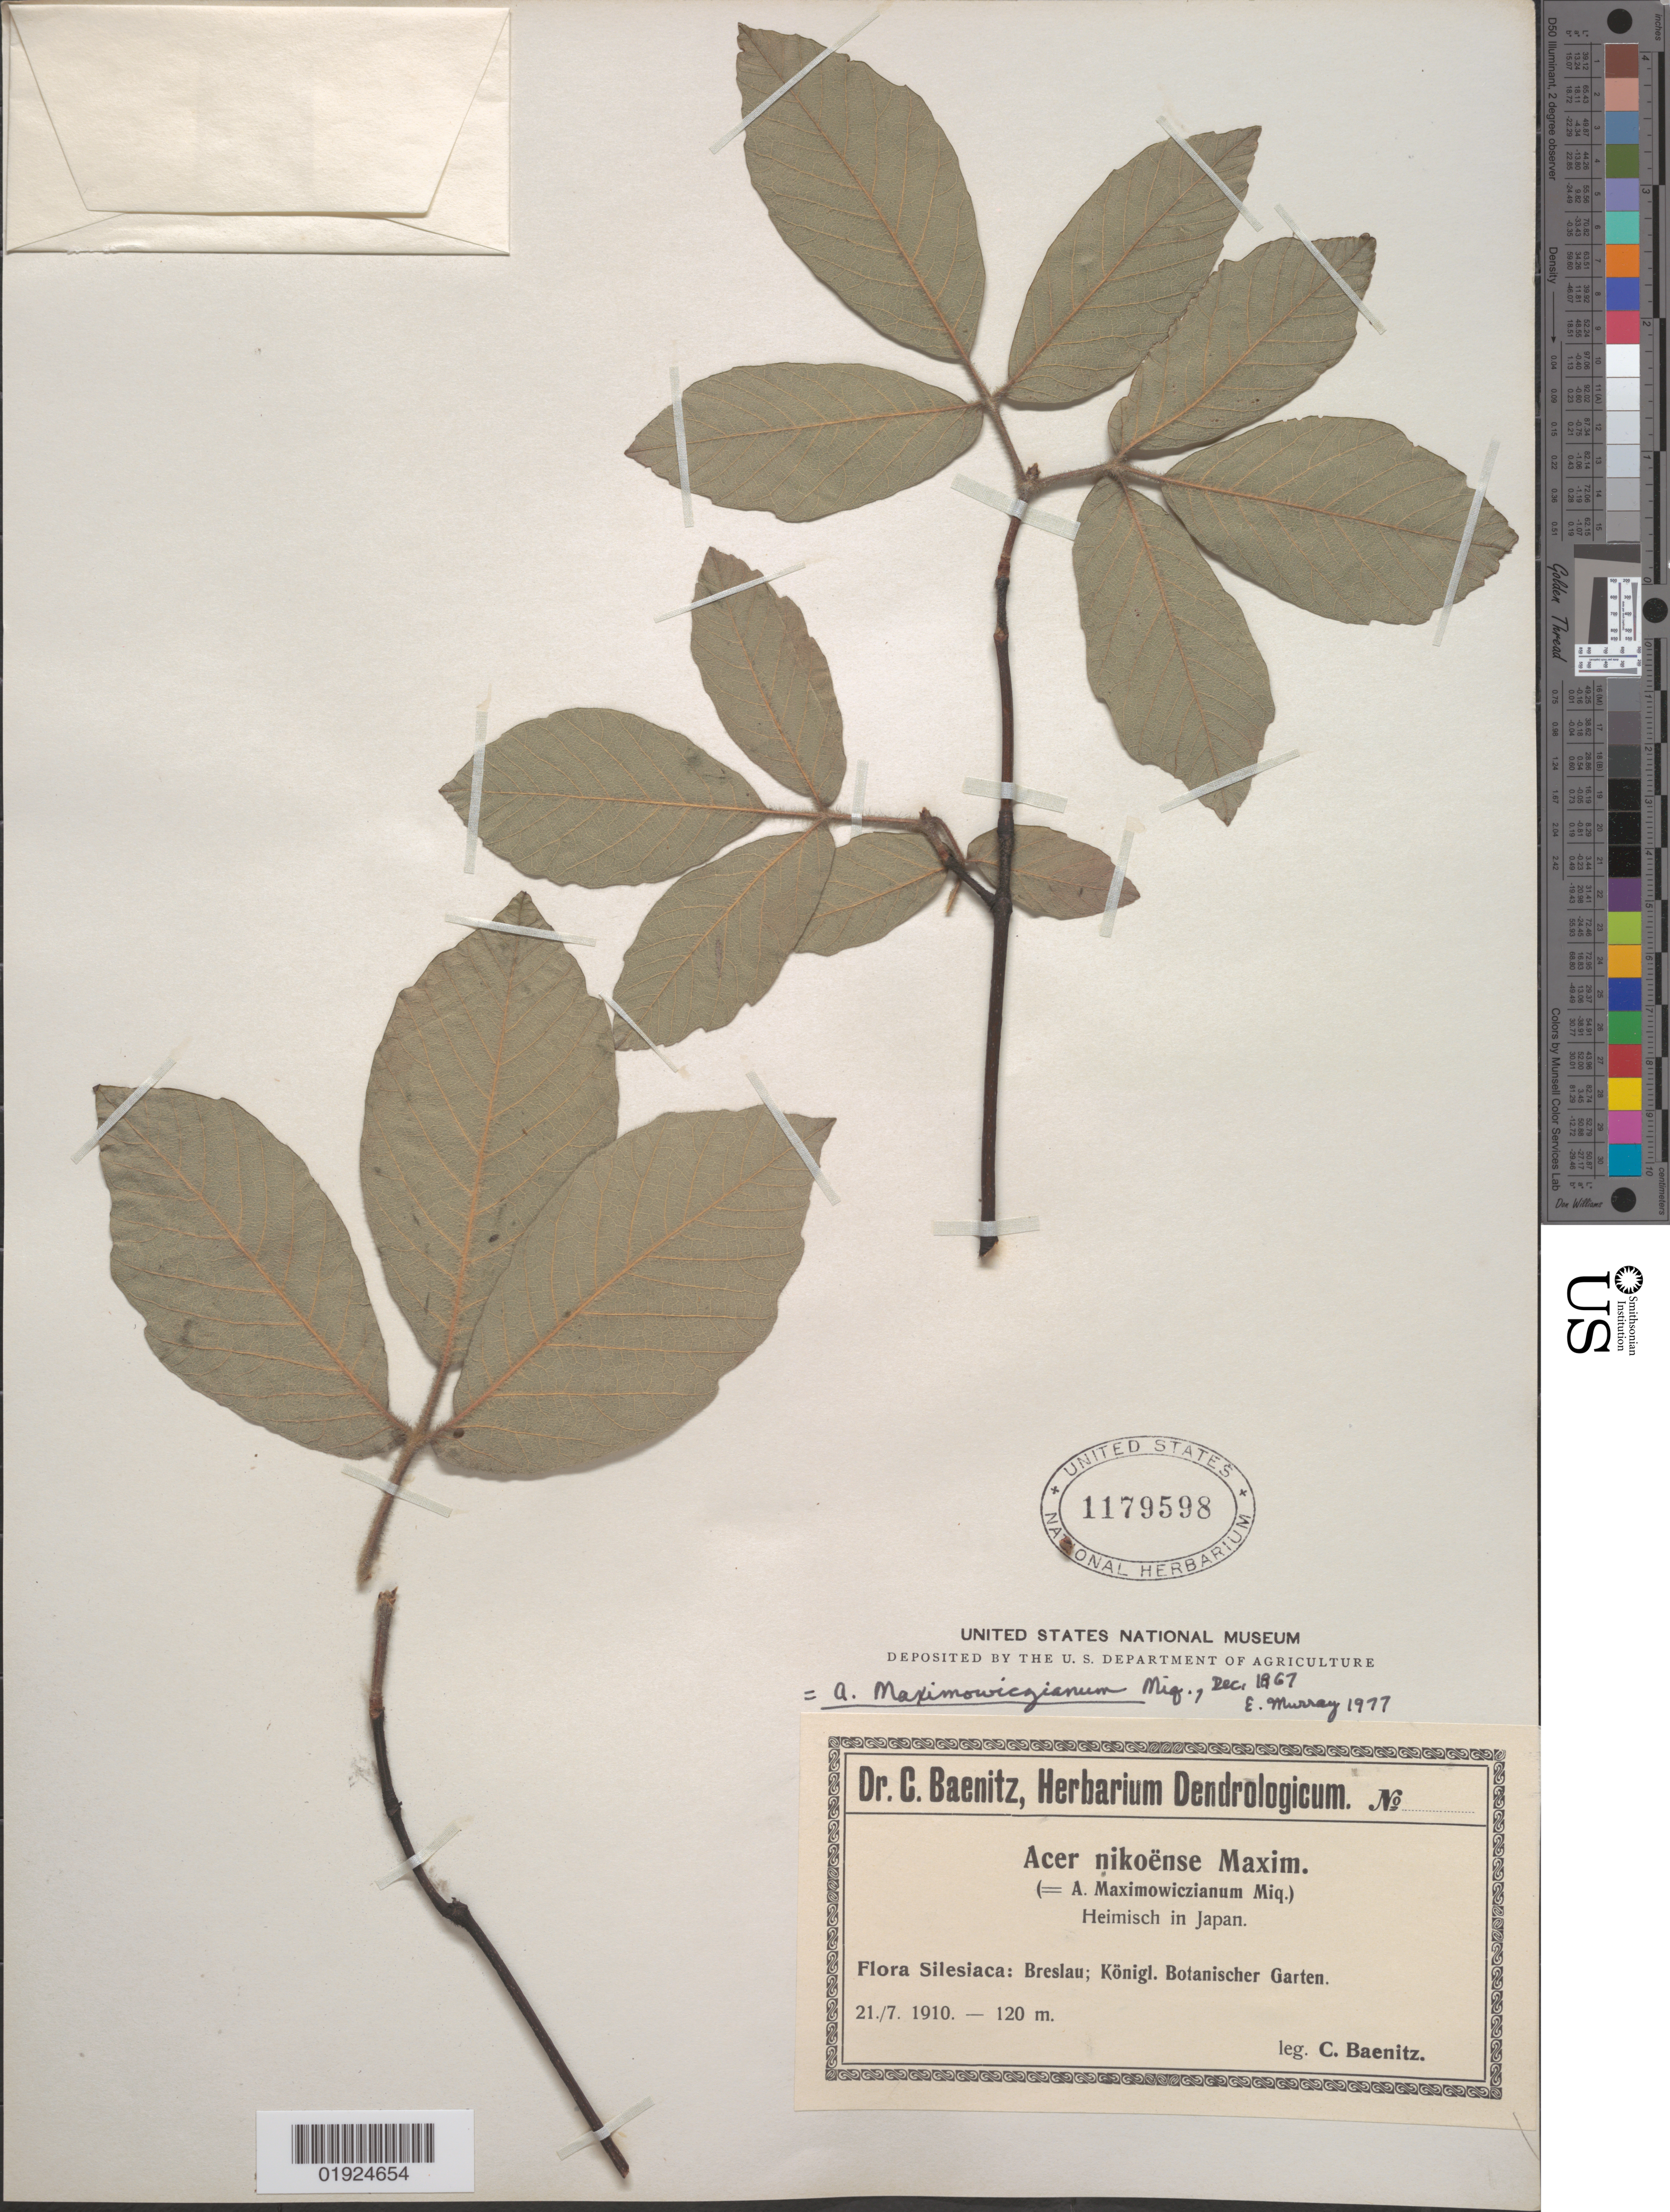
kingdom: Plantae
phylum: Tracheophyta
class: Magnoliopsida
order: Sapindales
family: Sapindaceae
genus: Acer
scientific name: Acer maximowiczianum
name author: Miq.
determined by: Murray, Edward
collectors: C. G. Baenitz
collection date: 1910-07-21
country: Poland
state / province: Dolnoslaskie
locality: Silesiaca: Breslau [Wrocław], Königl. Botanischer Garten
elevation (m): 120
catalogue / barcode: US 1179598